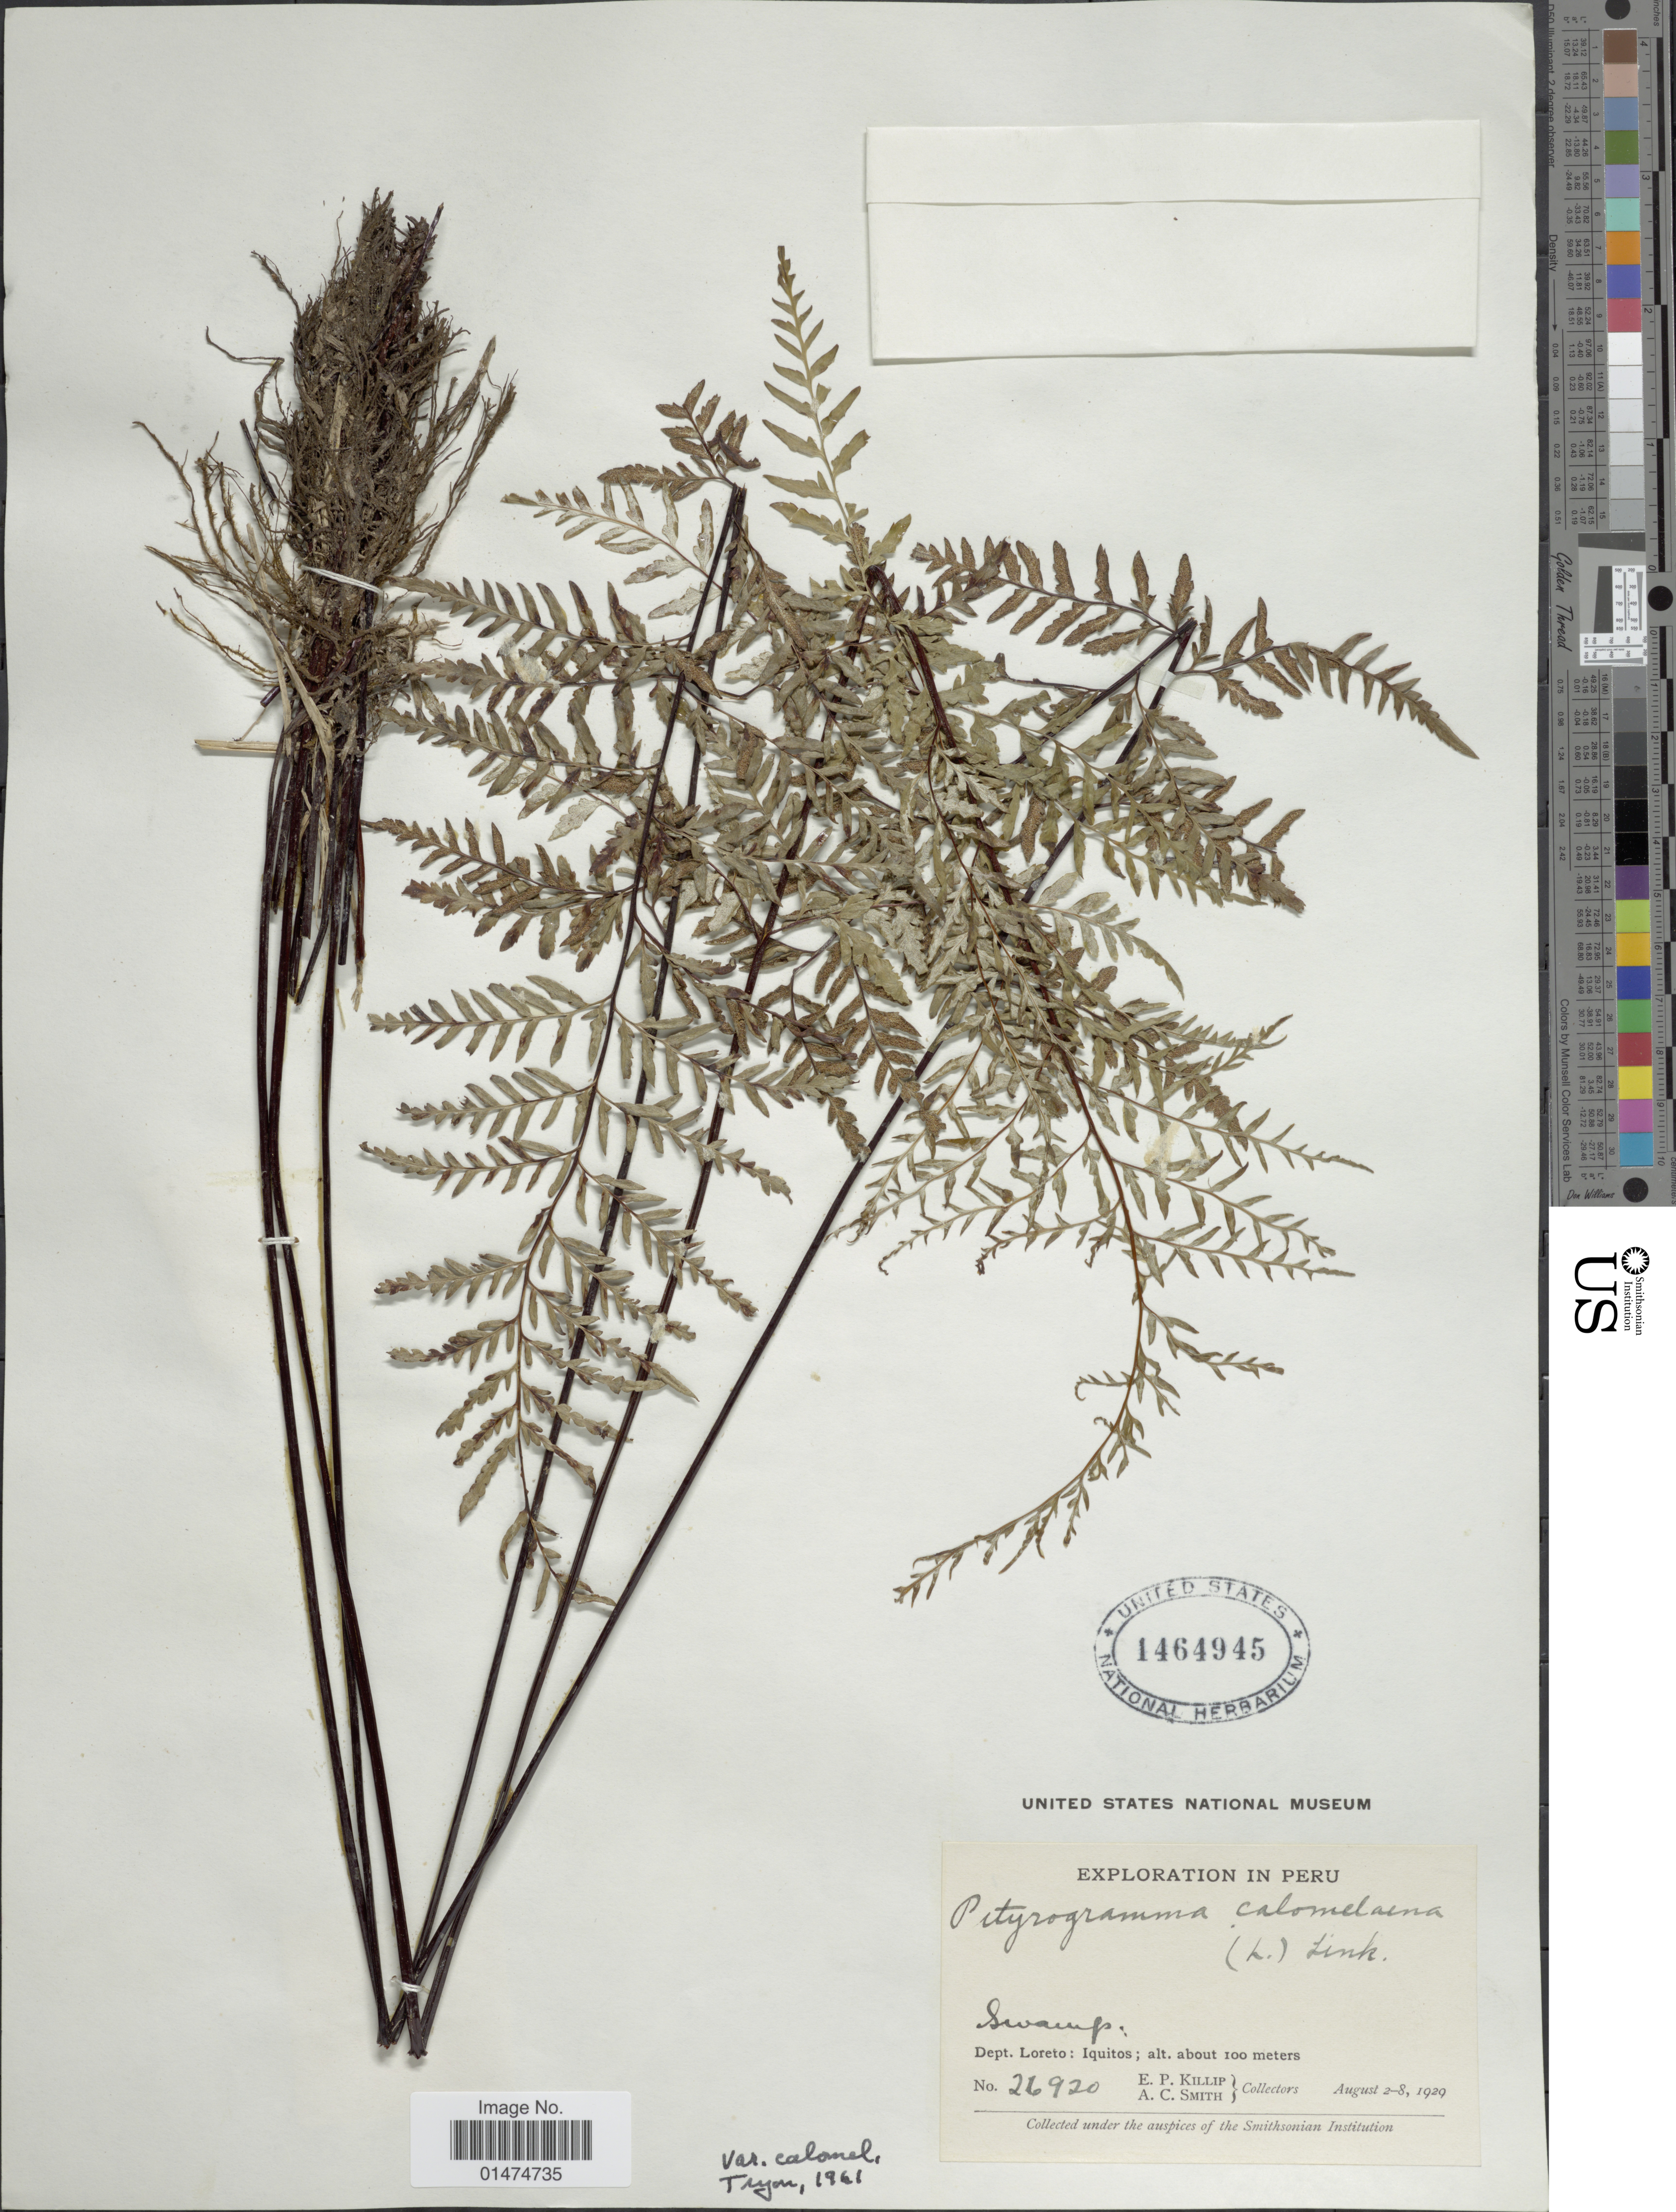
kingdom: Plantae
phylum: Tracheophyta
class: Polypodiopsida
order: Polypodiales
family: Pteridaceae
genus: Pityrogramma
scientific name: Pityrogramma calomelanos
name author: (L.) Link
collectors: E. P. Killip & A. C. Smith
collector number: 26920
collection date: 1929-08-02/1929-08-08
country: Peru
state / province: Loreto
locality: Dept. Loreto, Iquitos.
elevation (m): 100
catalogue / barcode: US 1464945